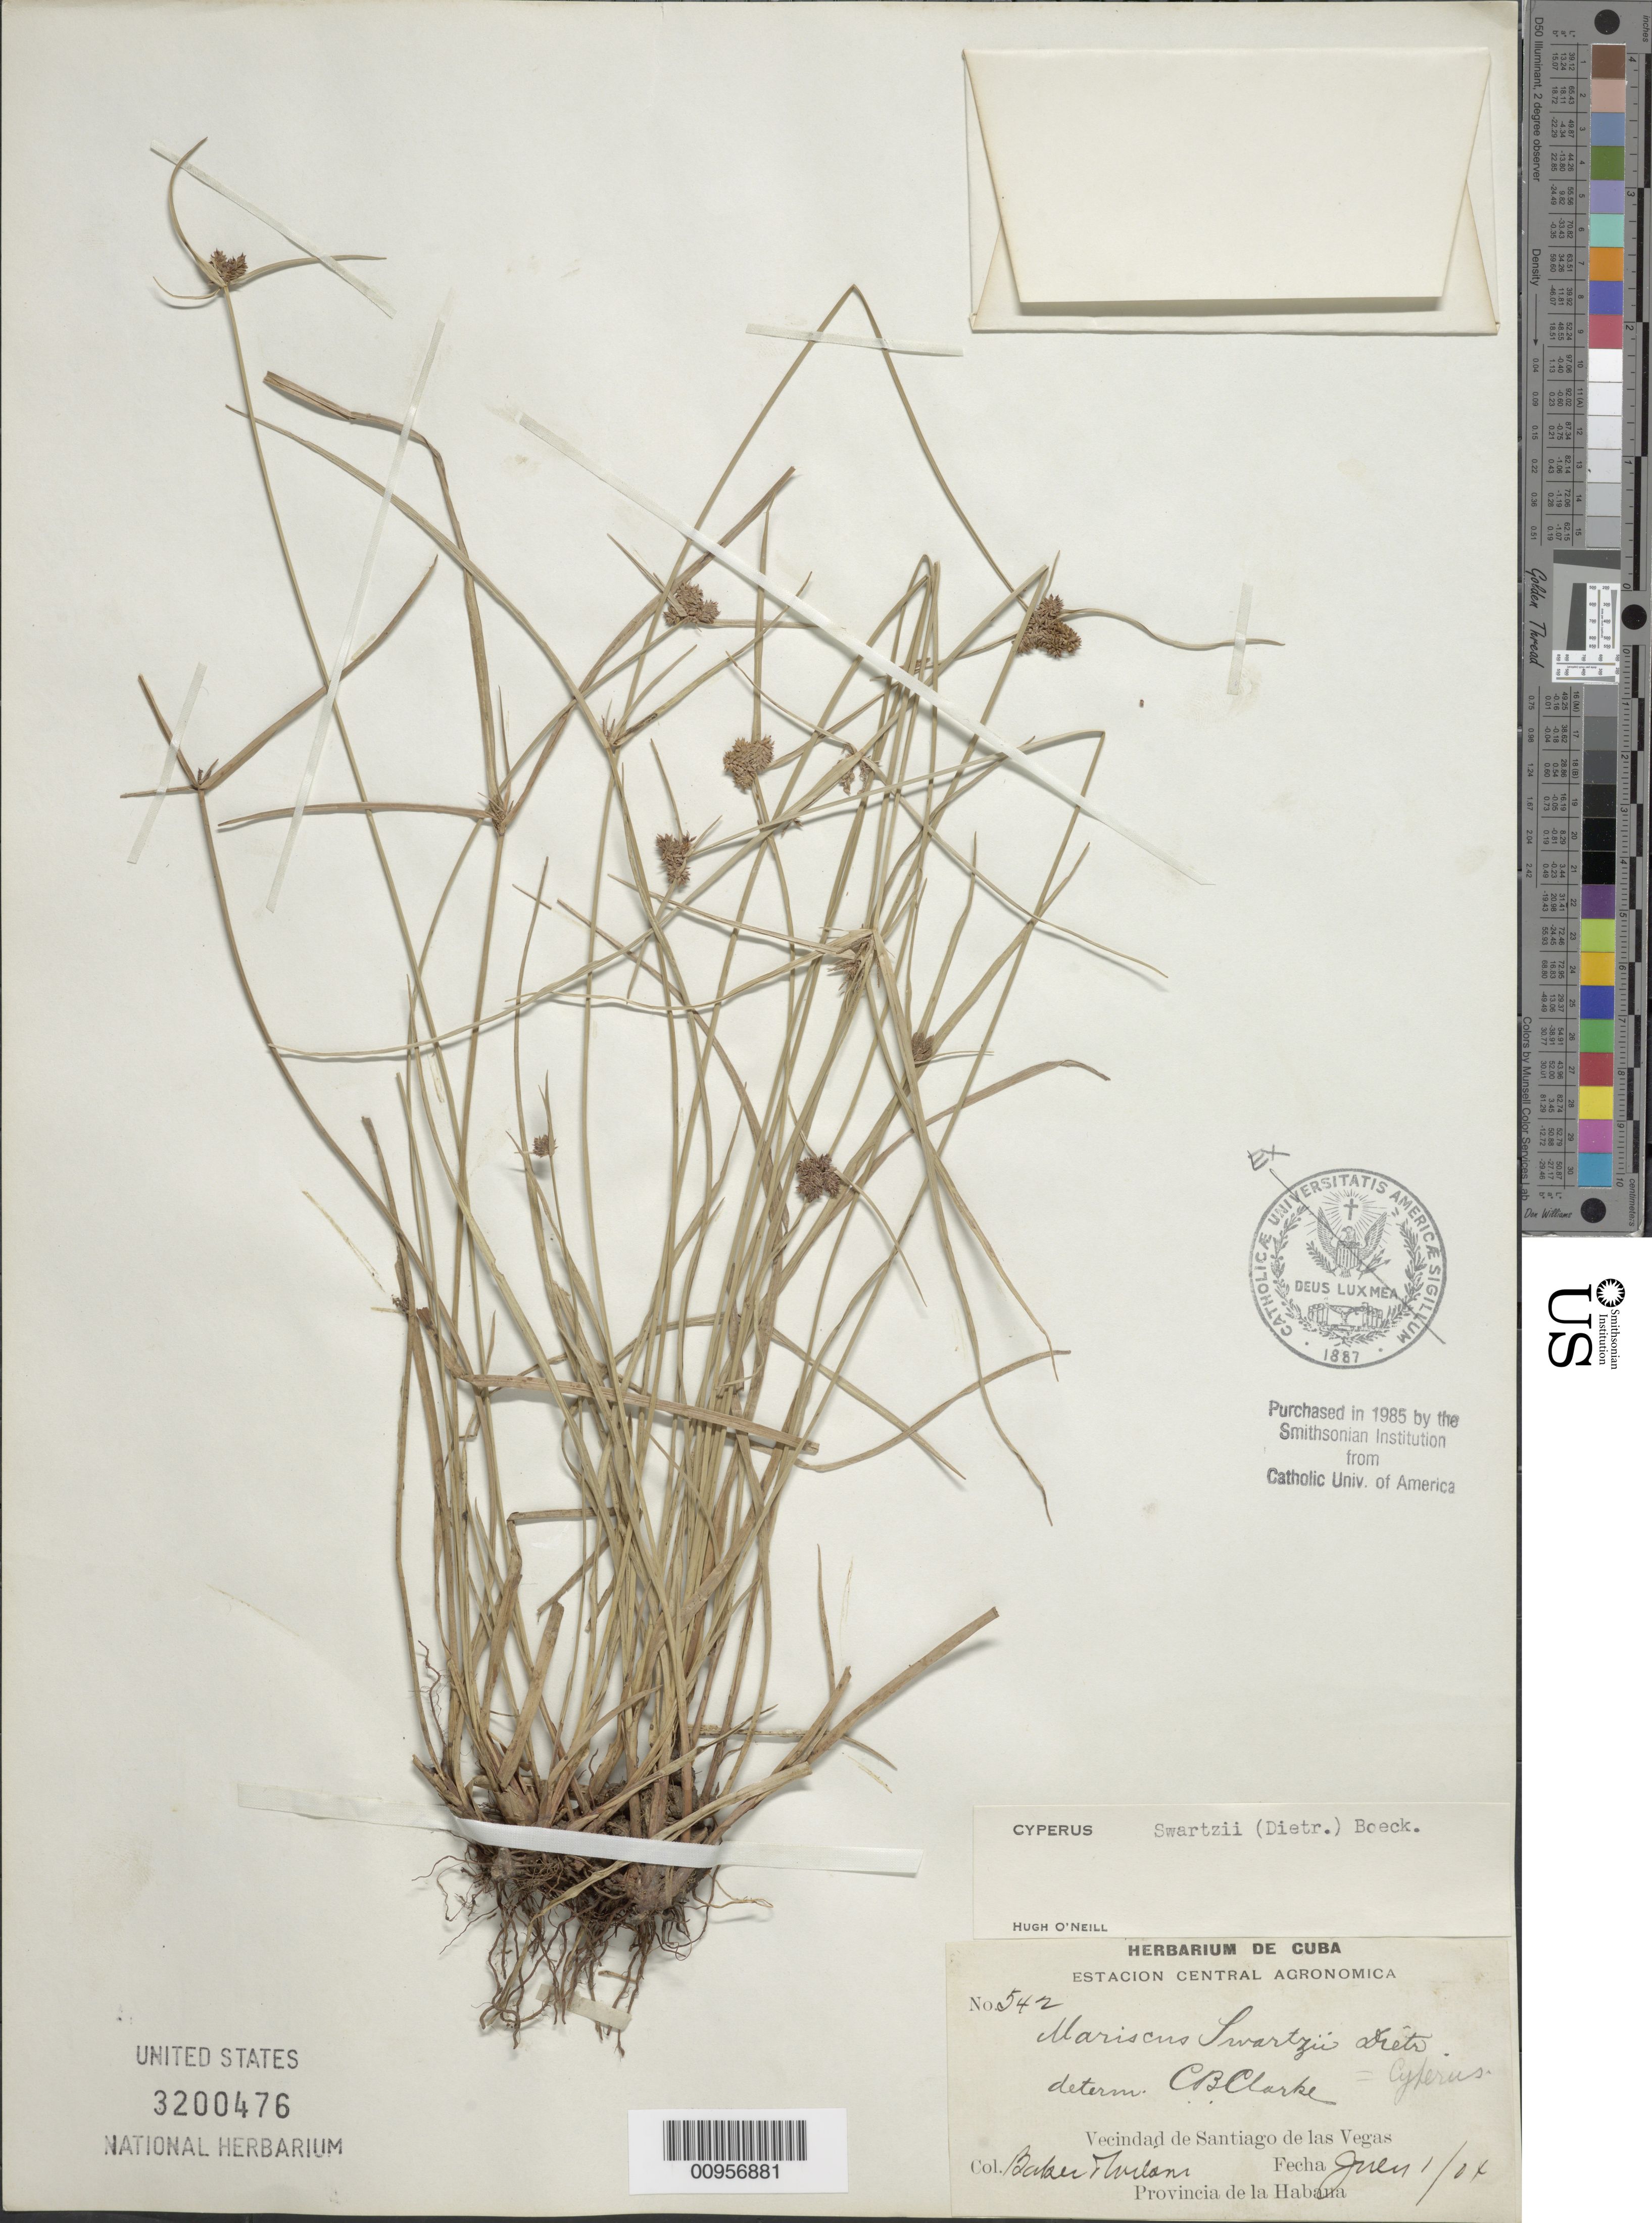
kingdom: Plantae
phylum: Tracheophyta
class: Liliopsida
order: Poales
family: Cyperaceae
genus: Cyperus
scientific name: Cyperus swartzii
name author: (A. Dietr.) Boeckeler ex Kük.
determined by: O'Neill, Hugh T.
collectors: C. F. Baker & -- Wilson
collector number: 542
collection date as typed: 01 Jul 1904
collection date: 1904-07-01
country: Cuba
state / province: La Habana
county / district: Municipio Boyeros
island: Cuba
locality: Santiago de las Vegas (vecindad de)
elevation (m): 97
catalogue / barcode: US 3200476